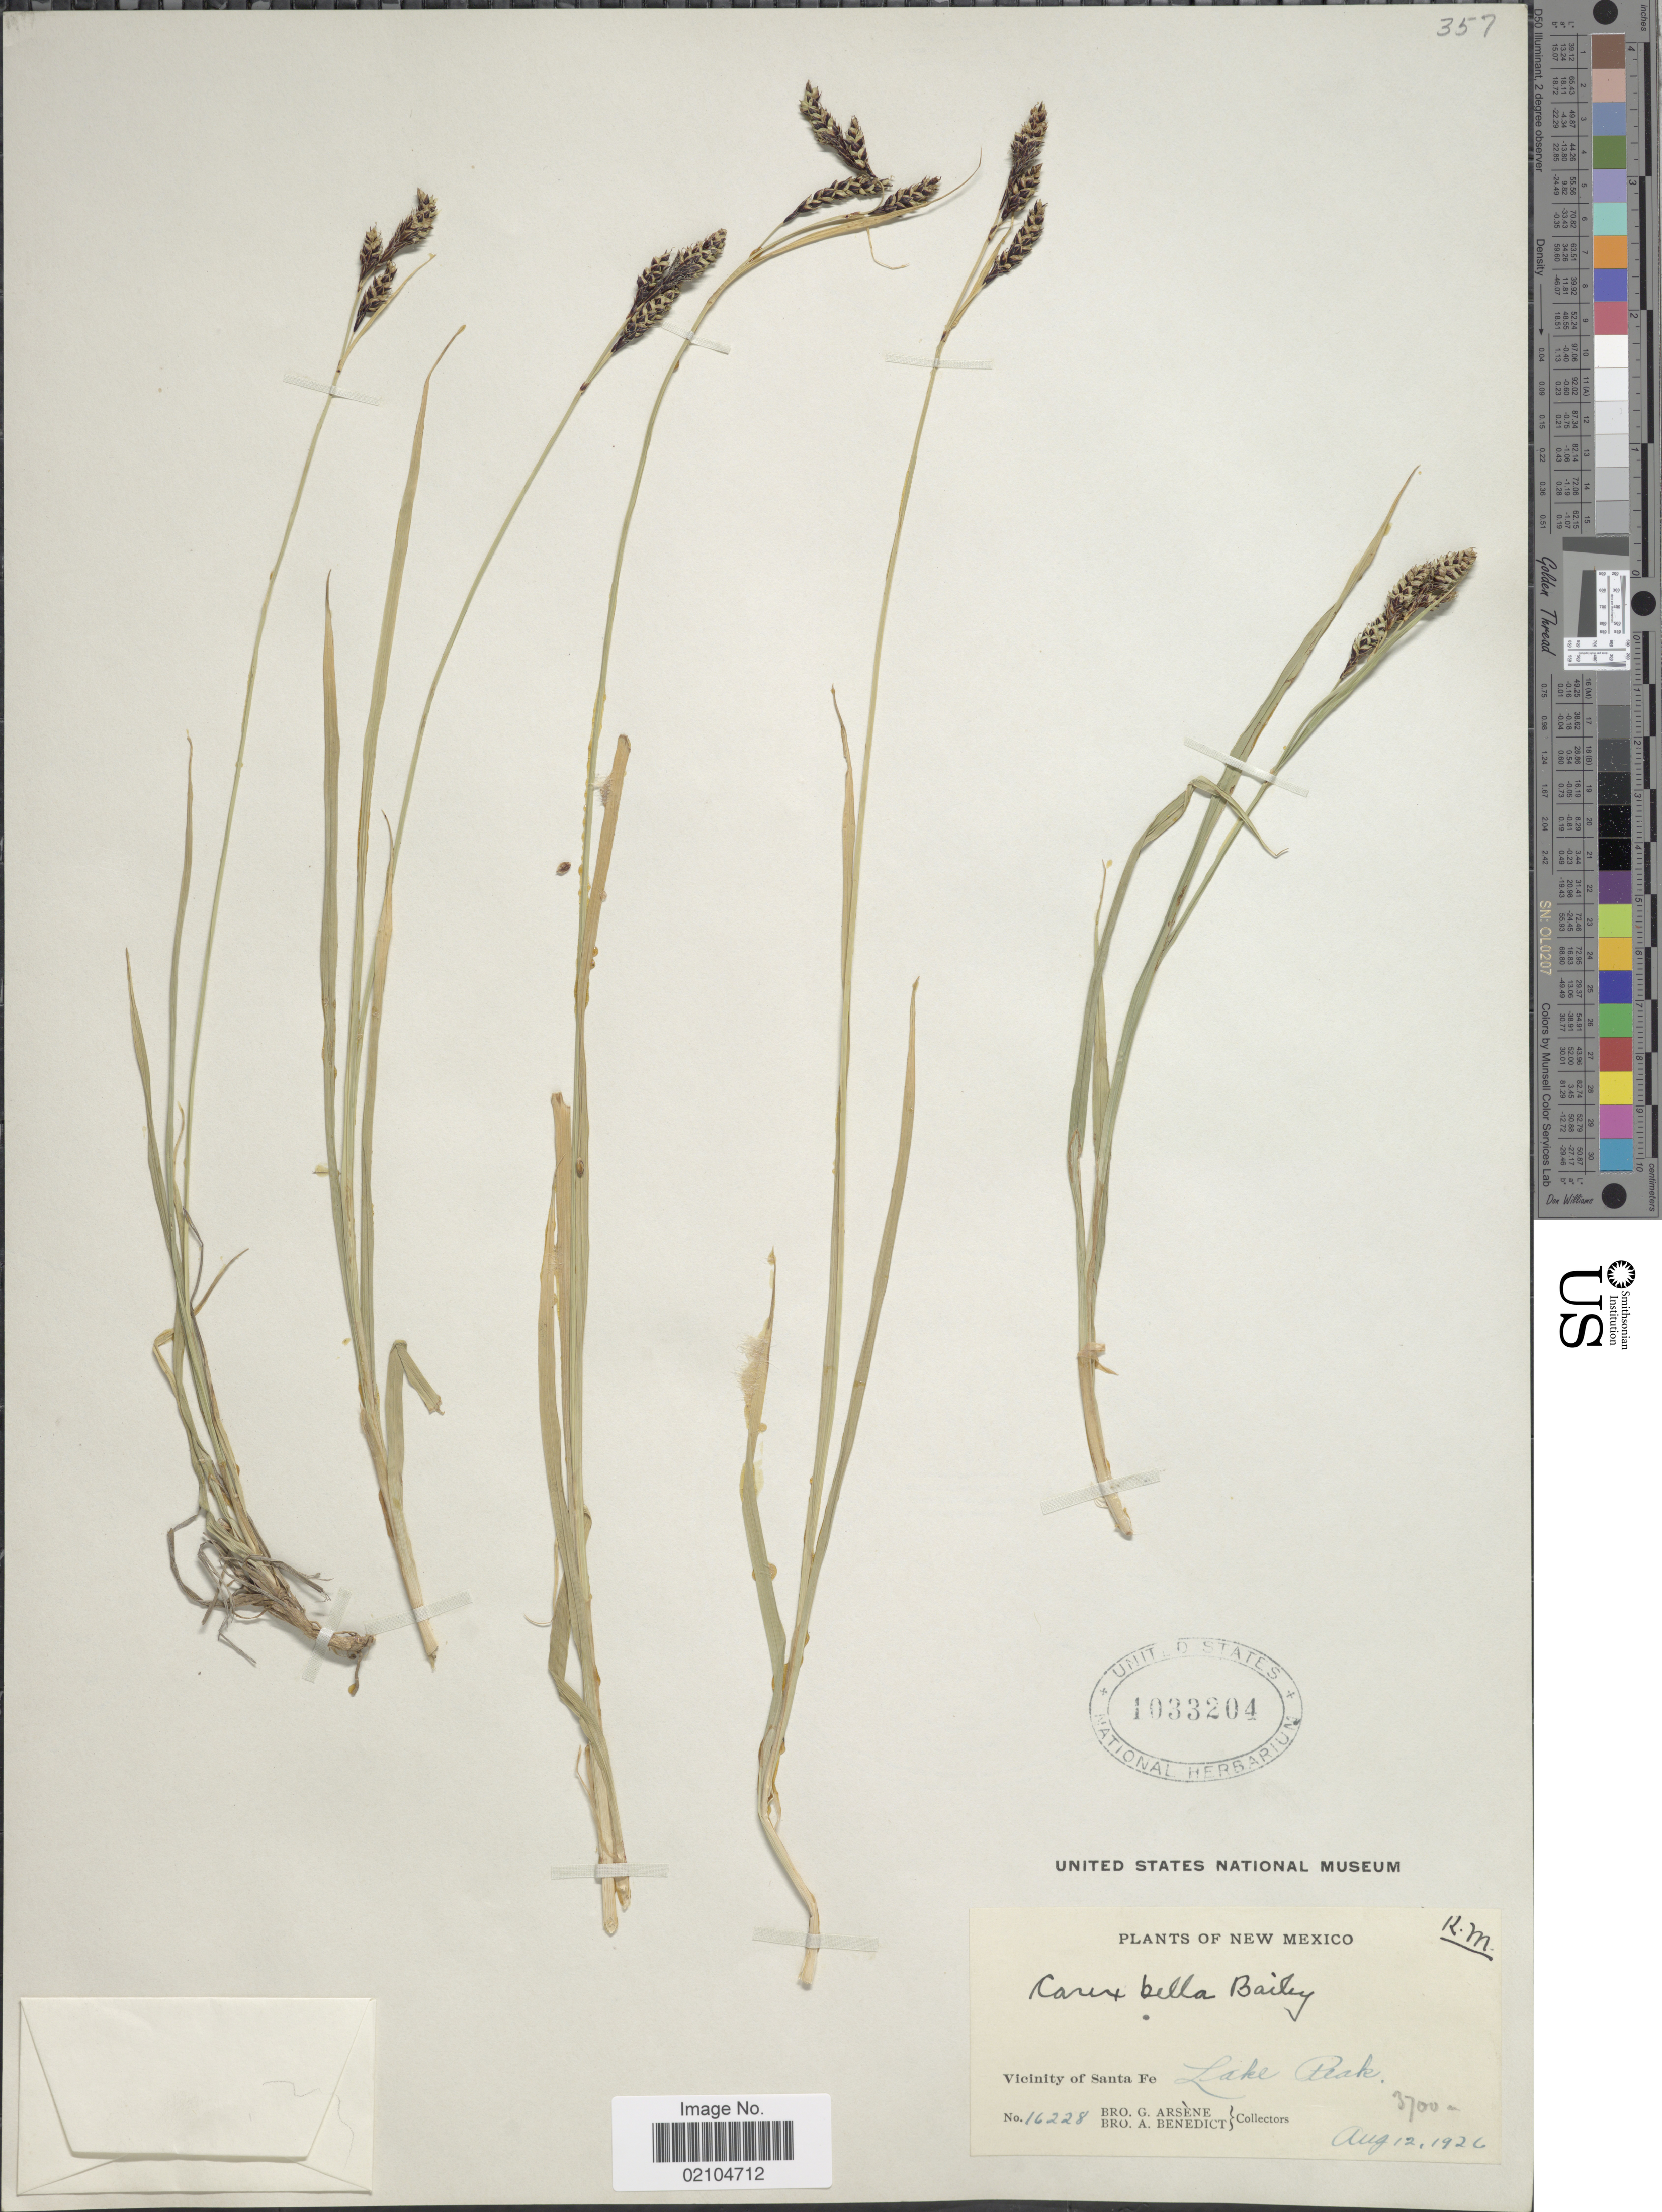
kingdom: Plantae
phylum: Tracheophyta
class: Liliopsida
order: Poales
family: Cyperaceae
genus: Carex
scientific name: Carex bella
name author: L.H. Bailey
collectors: Bro. G. Arsène & Bro. A. Benedict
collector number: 16228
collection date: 1926-08-12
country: United States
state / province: New Mexico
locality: Vicinity of Santa Fe, Lake Peak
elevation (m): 3700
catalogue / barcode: US 1033204